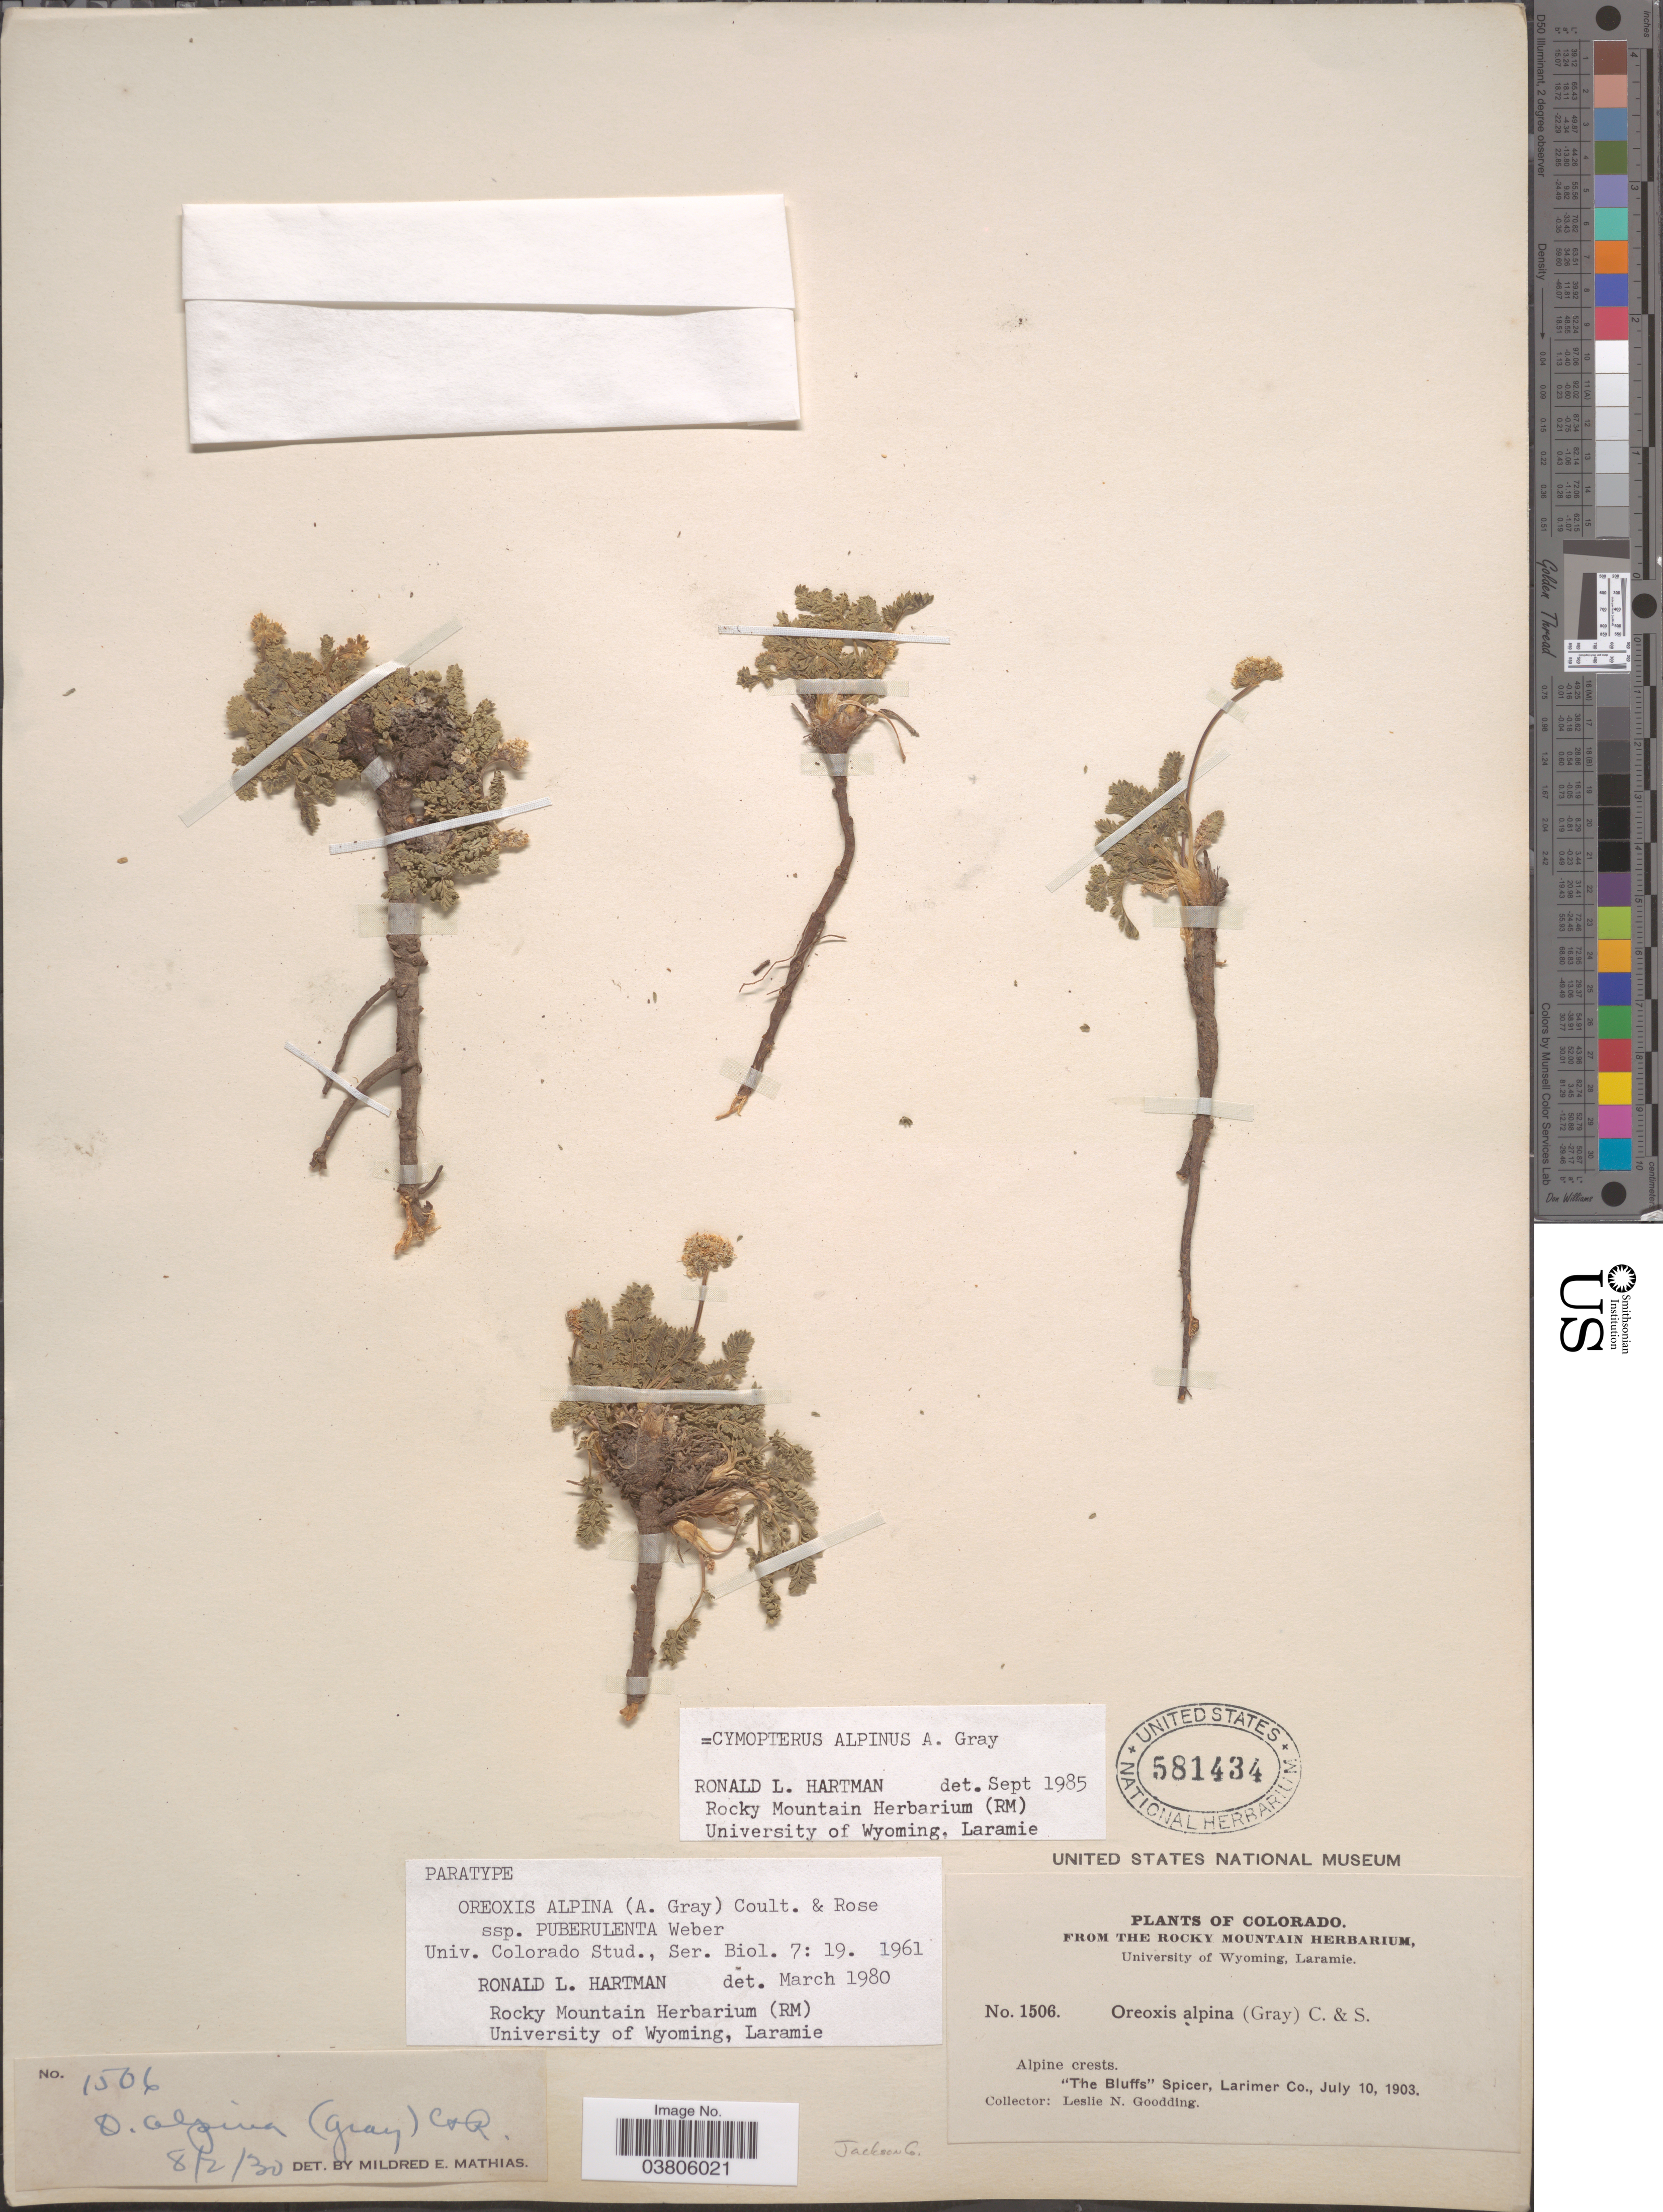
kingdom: Plantae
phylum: Tracheophyta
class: Magnoliopsida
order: Apiales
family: Apiaceae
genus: Cymopterus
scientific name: Cymopterus alpinus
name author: A. Gray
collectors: L. N. Goodding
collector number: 1506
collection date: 1903-07-10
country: United States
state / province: Colorado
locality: The Bluffs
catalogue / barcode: US 581434